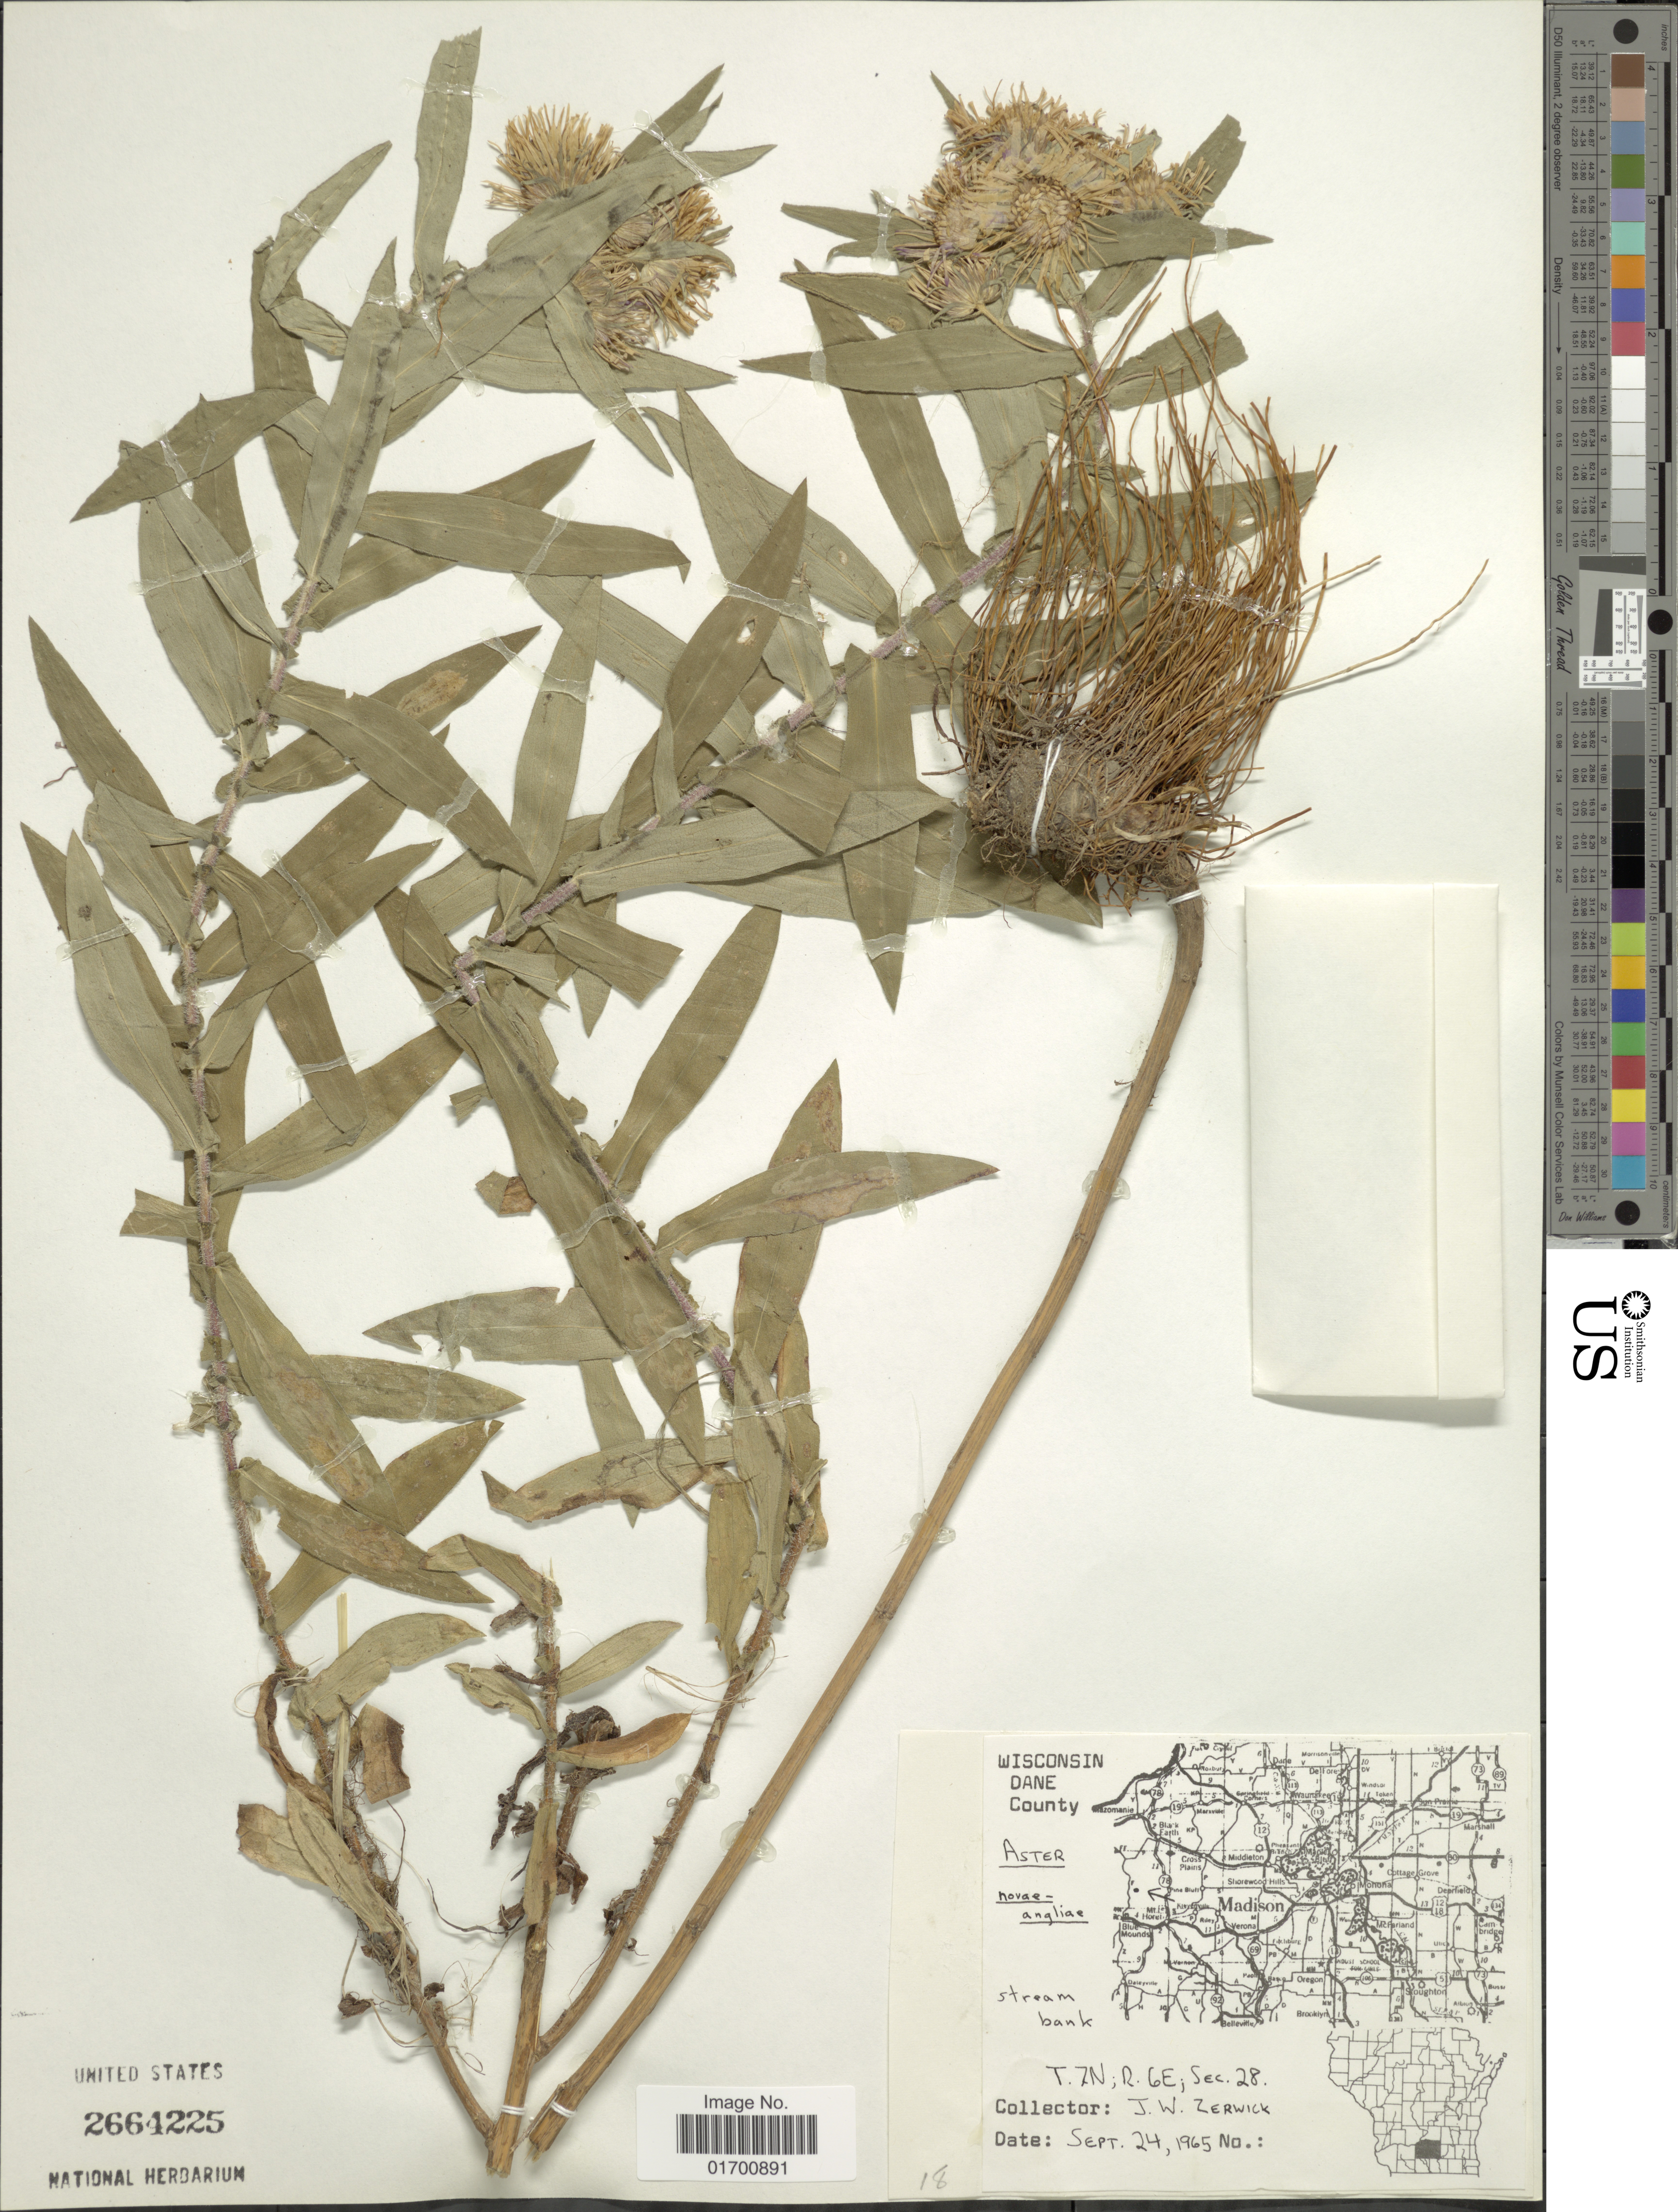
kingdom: Plantae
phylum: Tracheophyta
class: Magnoliopsida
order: Asterales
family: Asteraceae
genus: Symphyotrichum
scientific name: Symphyotrichum novae-angliae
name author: (L.) G.L. Nesom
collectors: J. Zerwick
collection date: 1965-09-24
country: United States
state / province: Wisconsin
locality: Dane County, T. 2N, R 6E, Sec. 28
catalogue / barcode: US 2664225